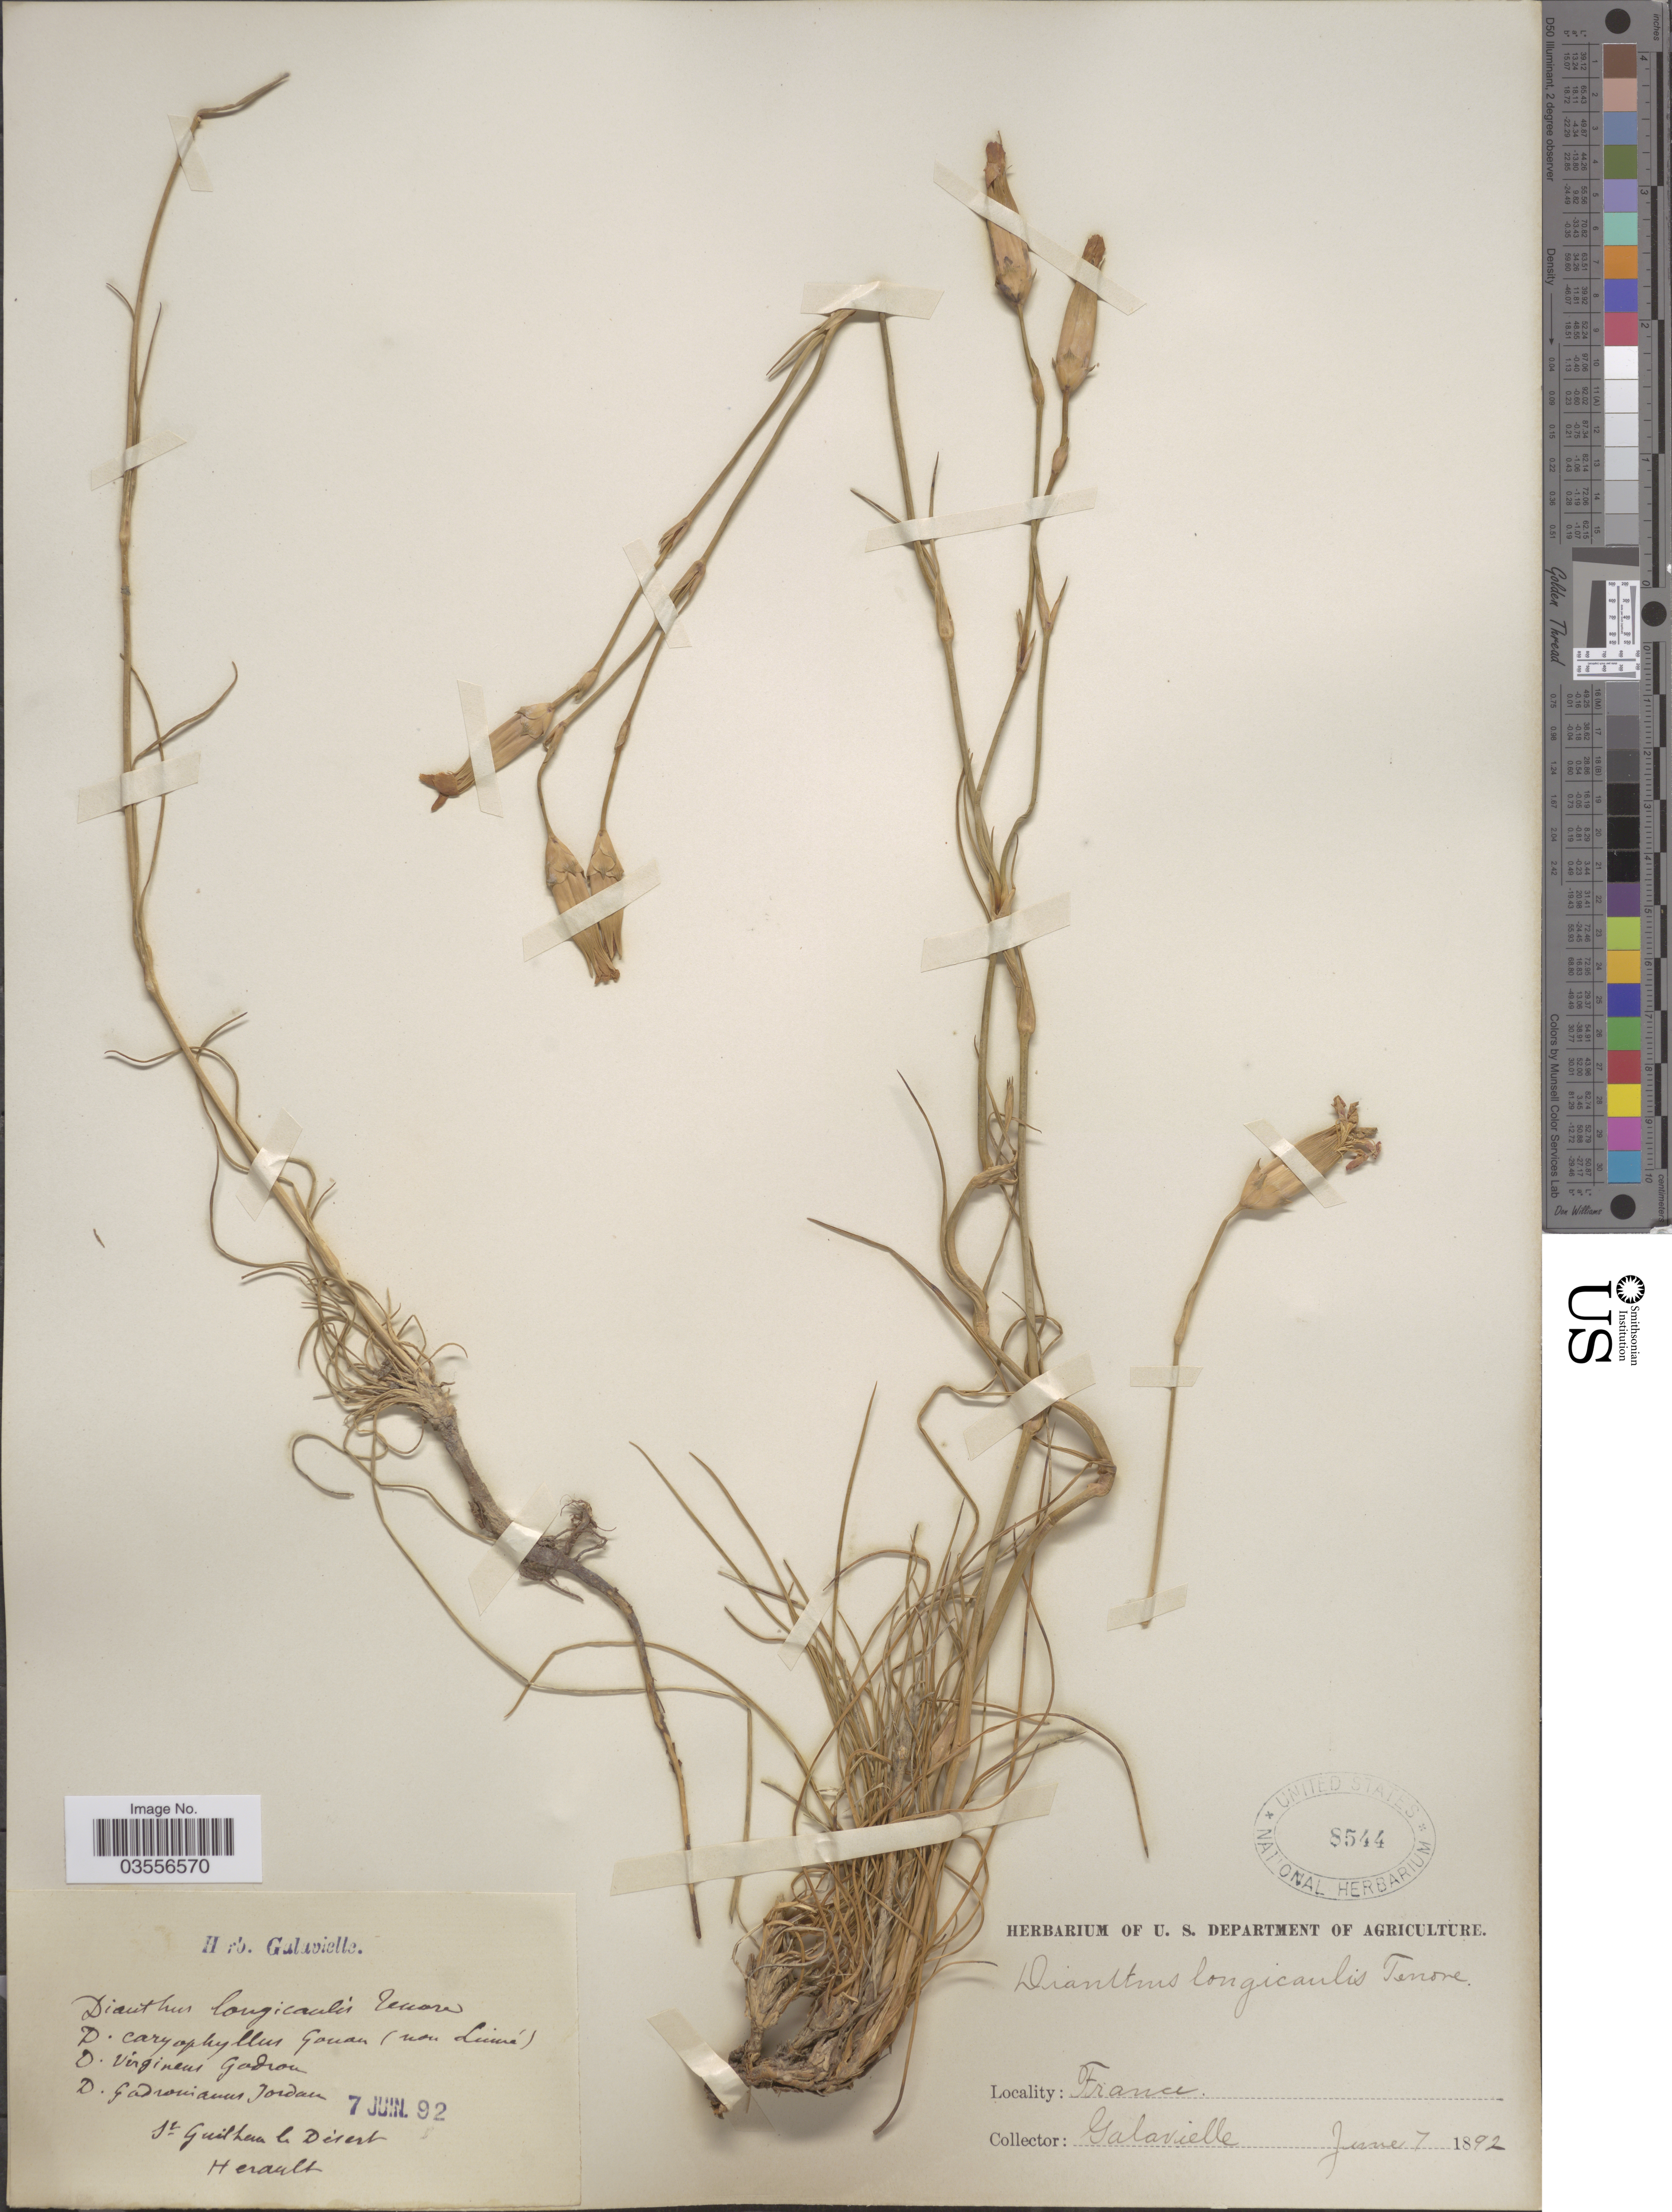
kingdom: Plantae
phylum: Tracheophyta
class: Magnoliopsida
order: Caryophyllales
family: Caryophyllaceae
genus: Dianthus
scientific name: Dianthus longicaulis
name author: Ten.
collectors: Galavielle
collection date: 1892-06-07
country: France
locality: St. Guilhem le desert Herault.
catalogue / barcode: US 8544